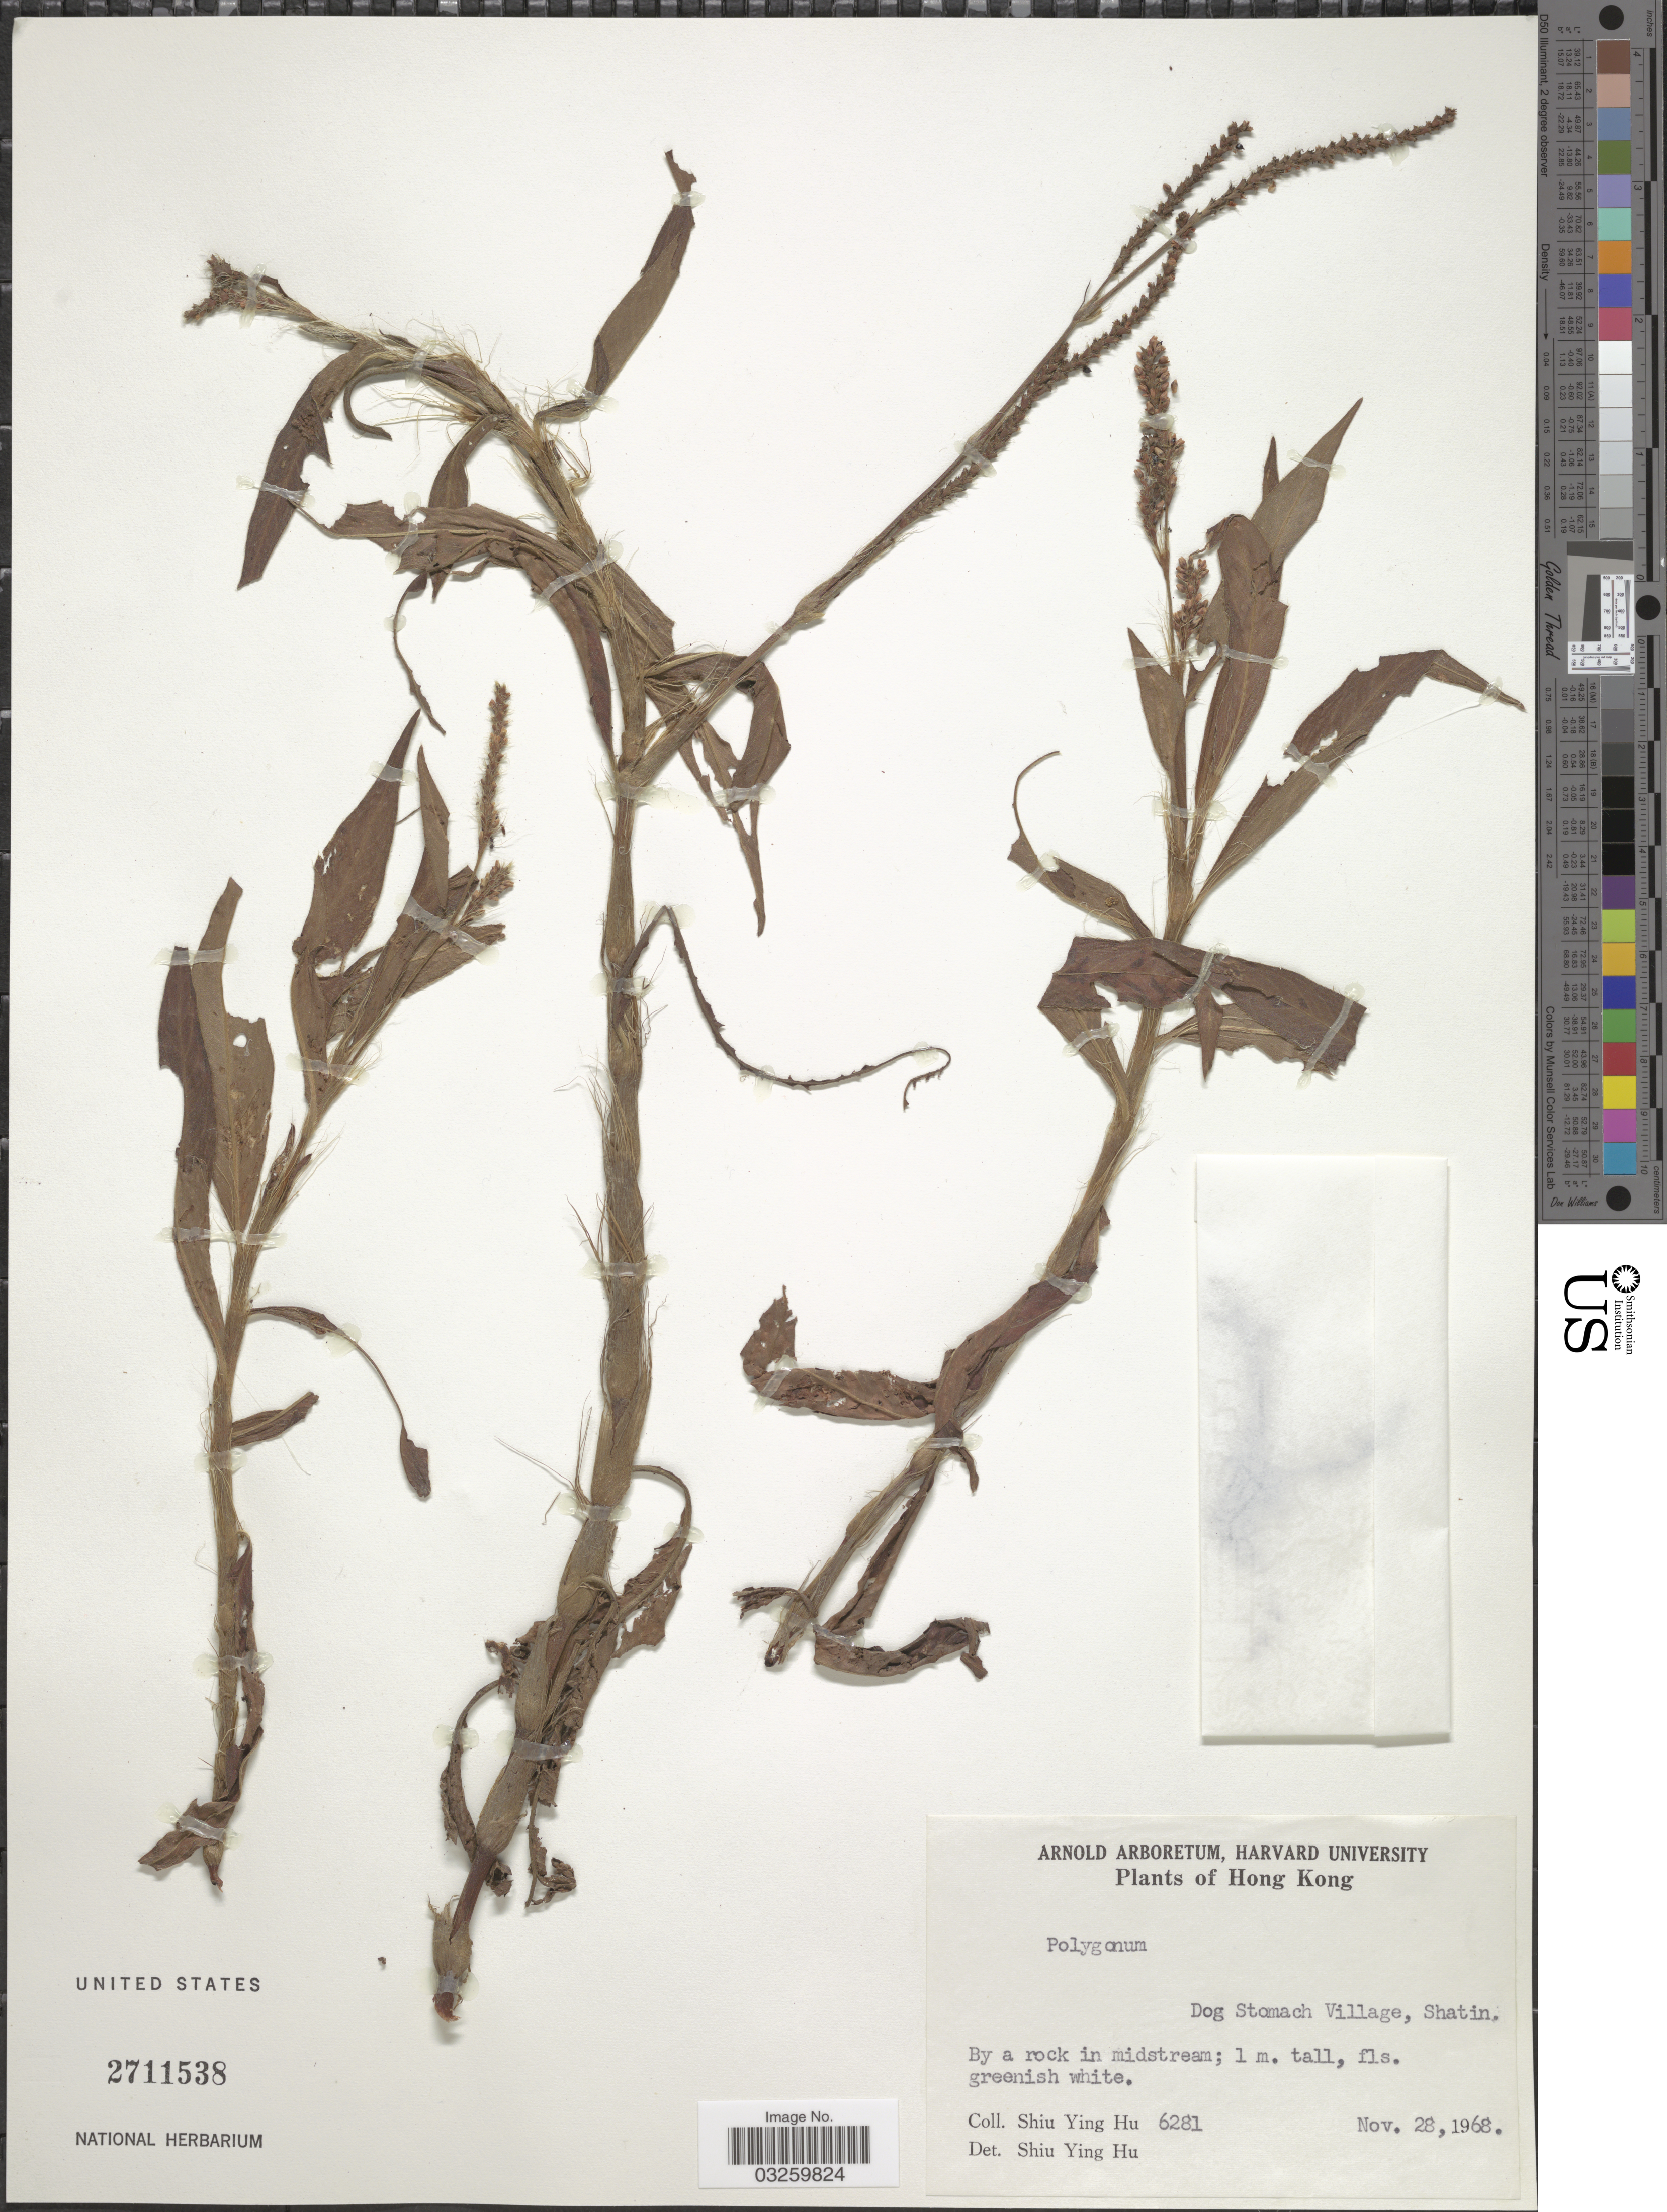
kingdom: Plantae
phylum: Tracheophyta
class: Magnoliopsida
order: Caryophyllales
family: Polygonaceae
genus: Polygonum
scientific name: Polygonum sp.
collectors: S. Y. Hu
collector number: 6281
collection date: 1968-11-28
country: China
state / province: Hong Kong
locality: Dog Stomach Village, Shatin. By a rock in midstream.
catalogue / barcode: US 2711538